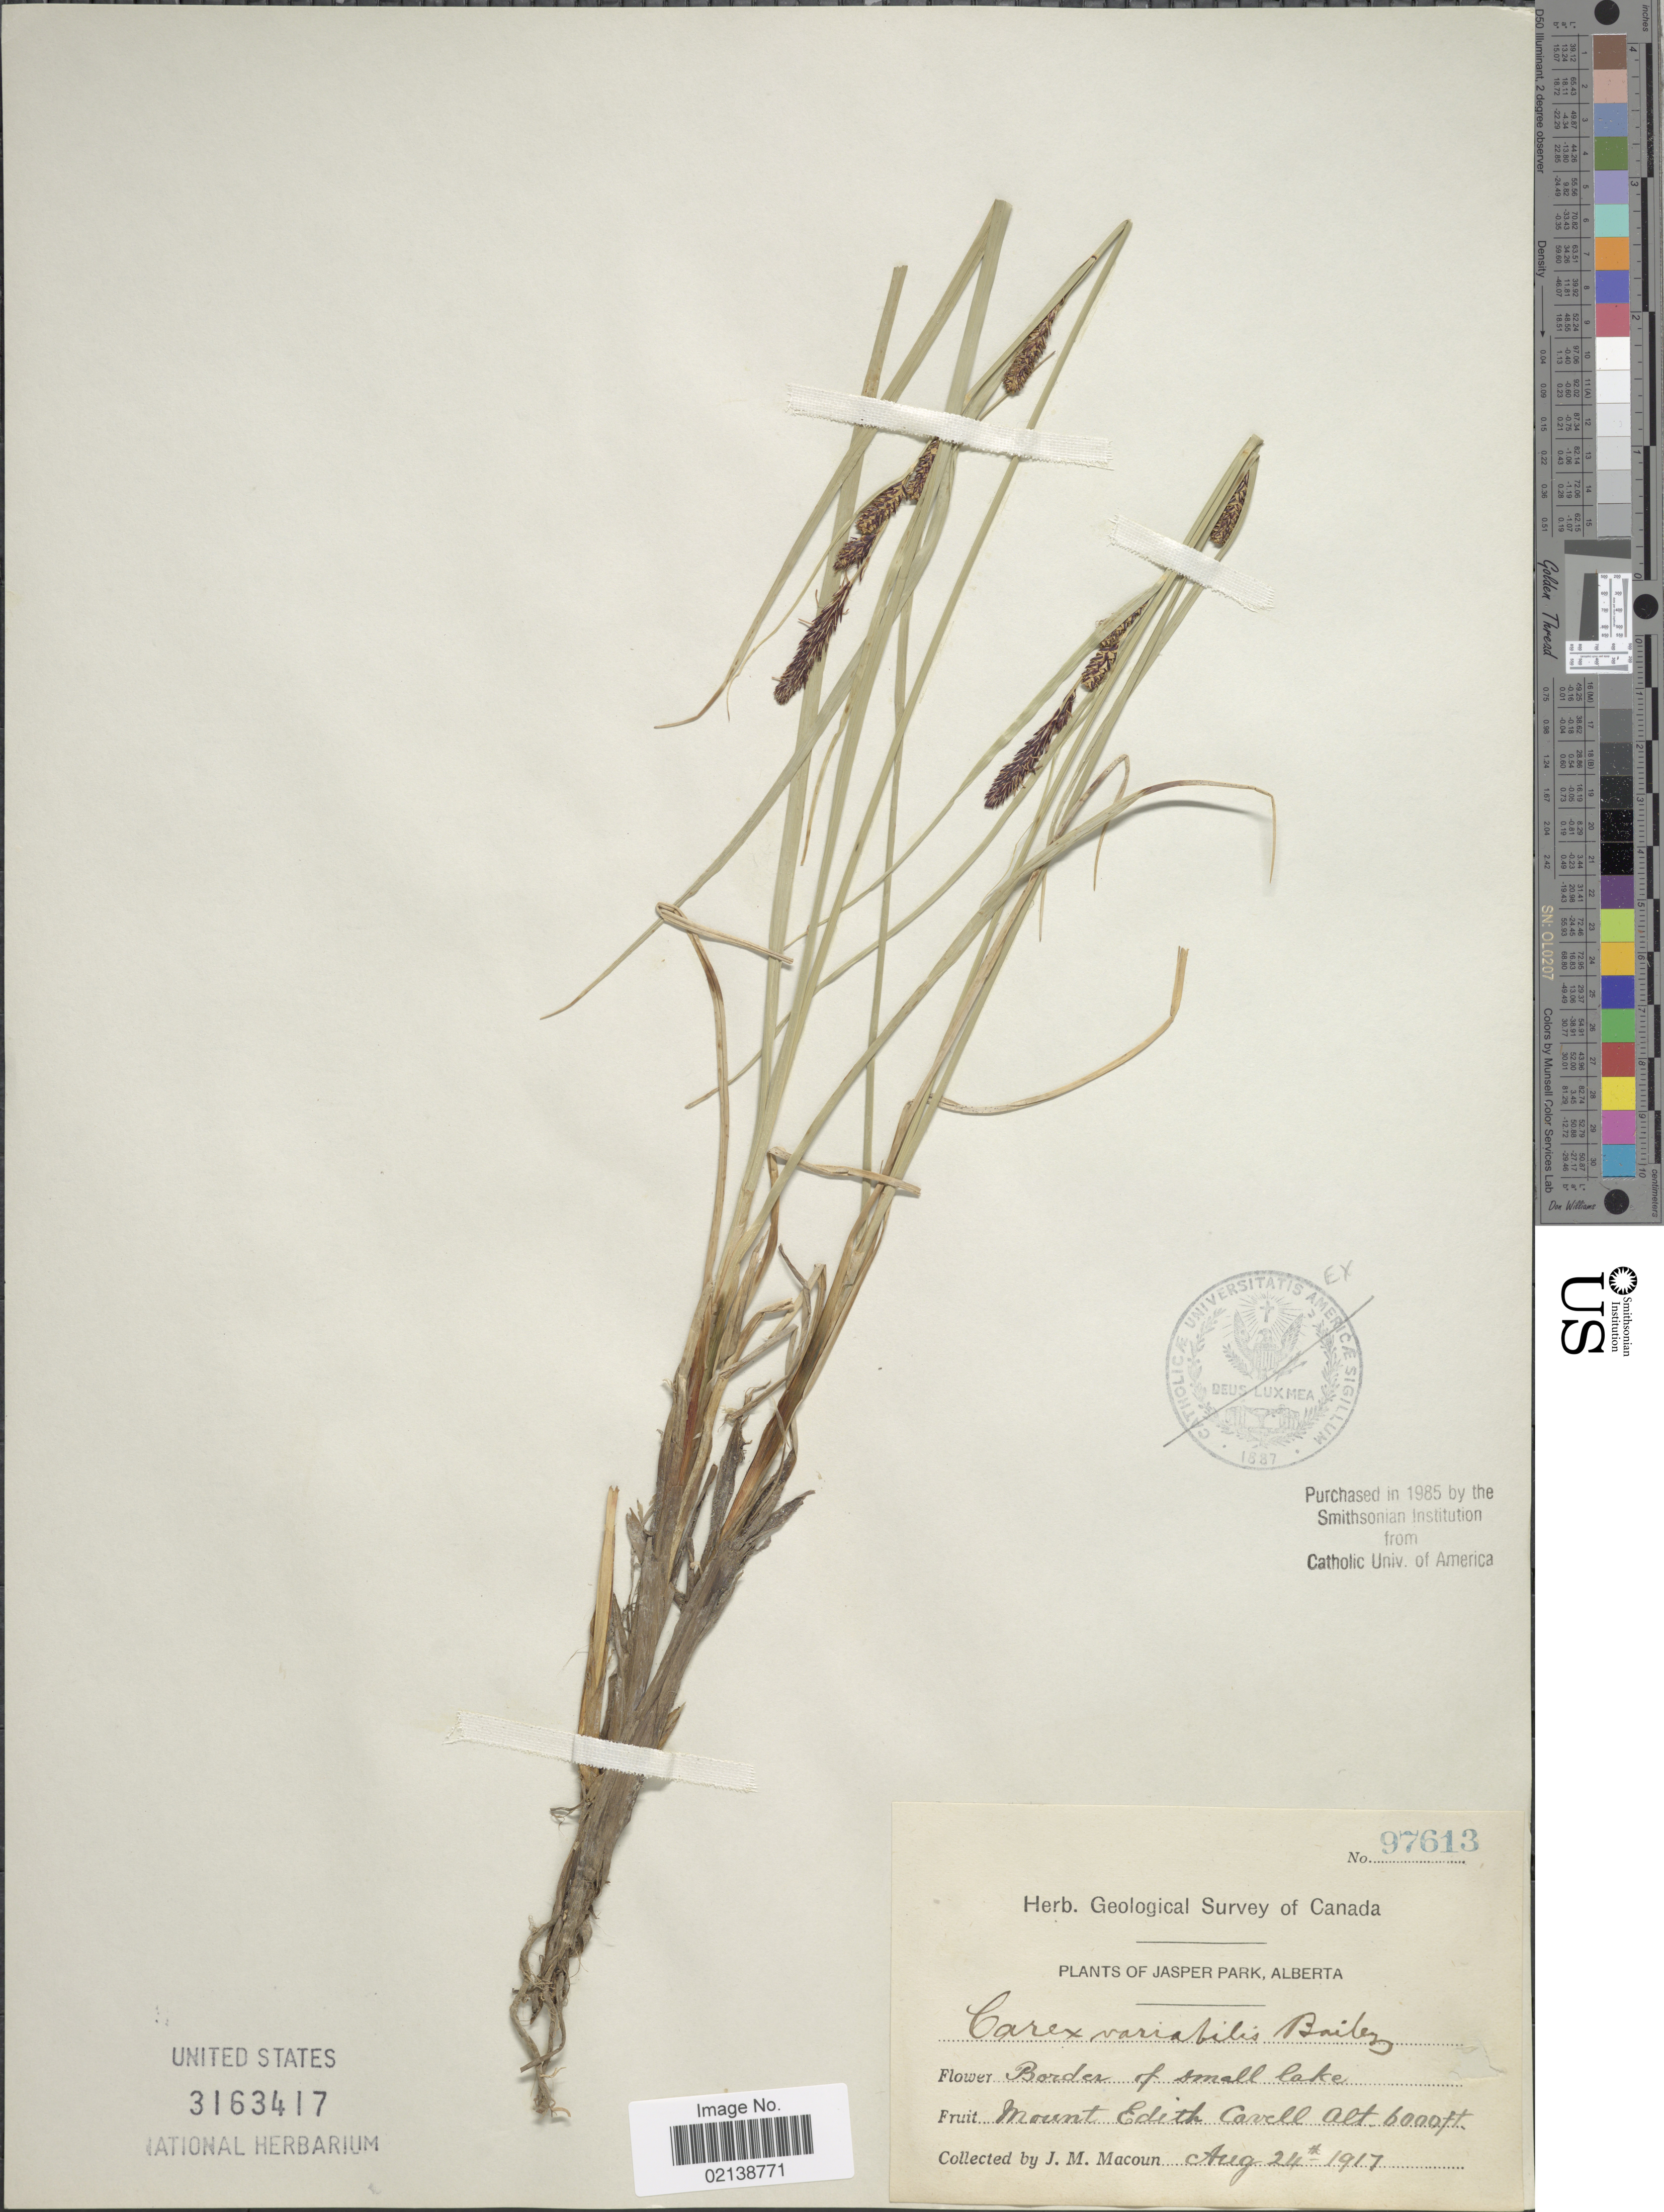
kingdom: Plantae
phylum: Tracheophyta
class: Liliopsida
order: Poales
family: Cyperaceae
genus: Carex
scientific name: Carex aquatilis var. aquatilis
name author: Wahlenb.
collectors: J. M. Macoun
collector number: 97613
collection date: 1917-08-24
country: Canada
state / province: Alberta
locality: Jasper Park, Mount Edith Cavell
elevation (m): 1829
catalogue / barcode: US 3163417